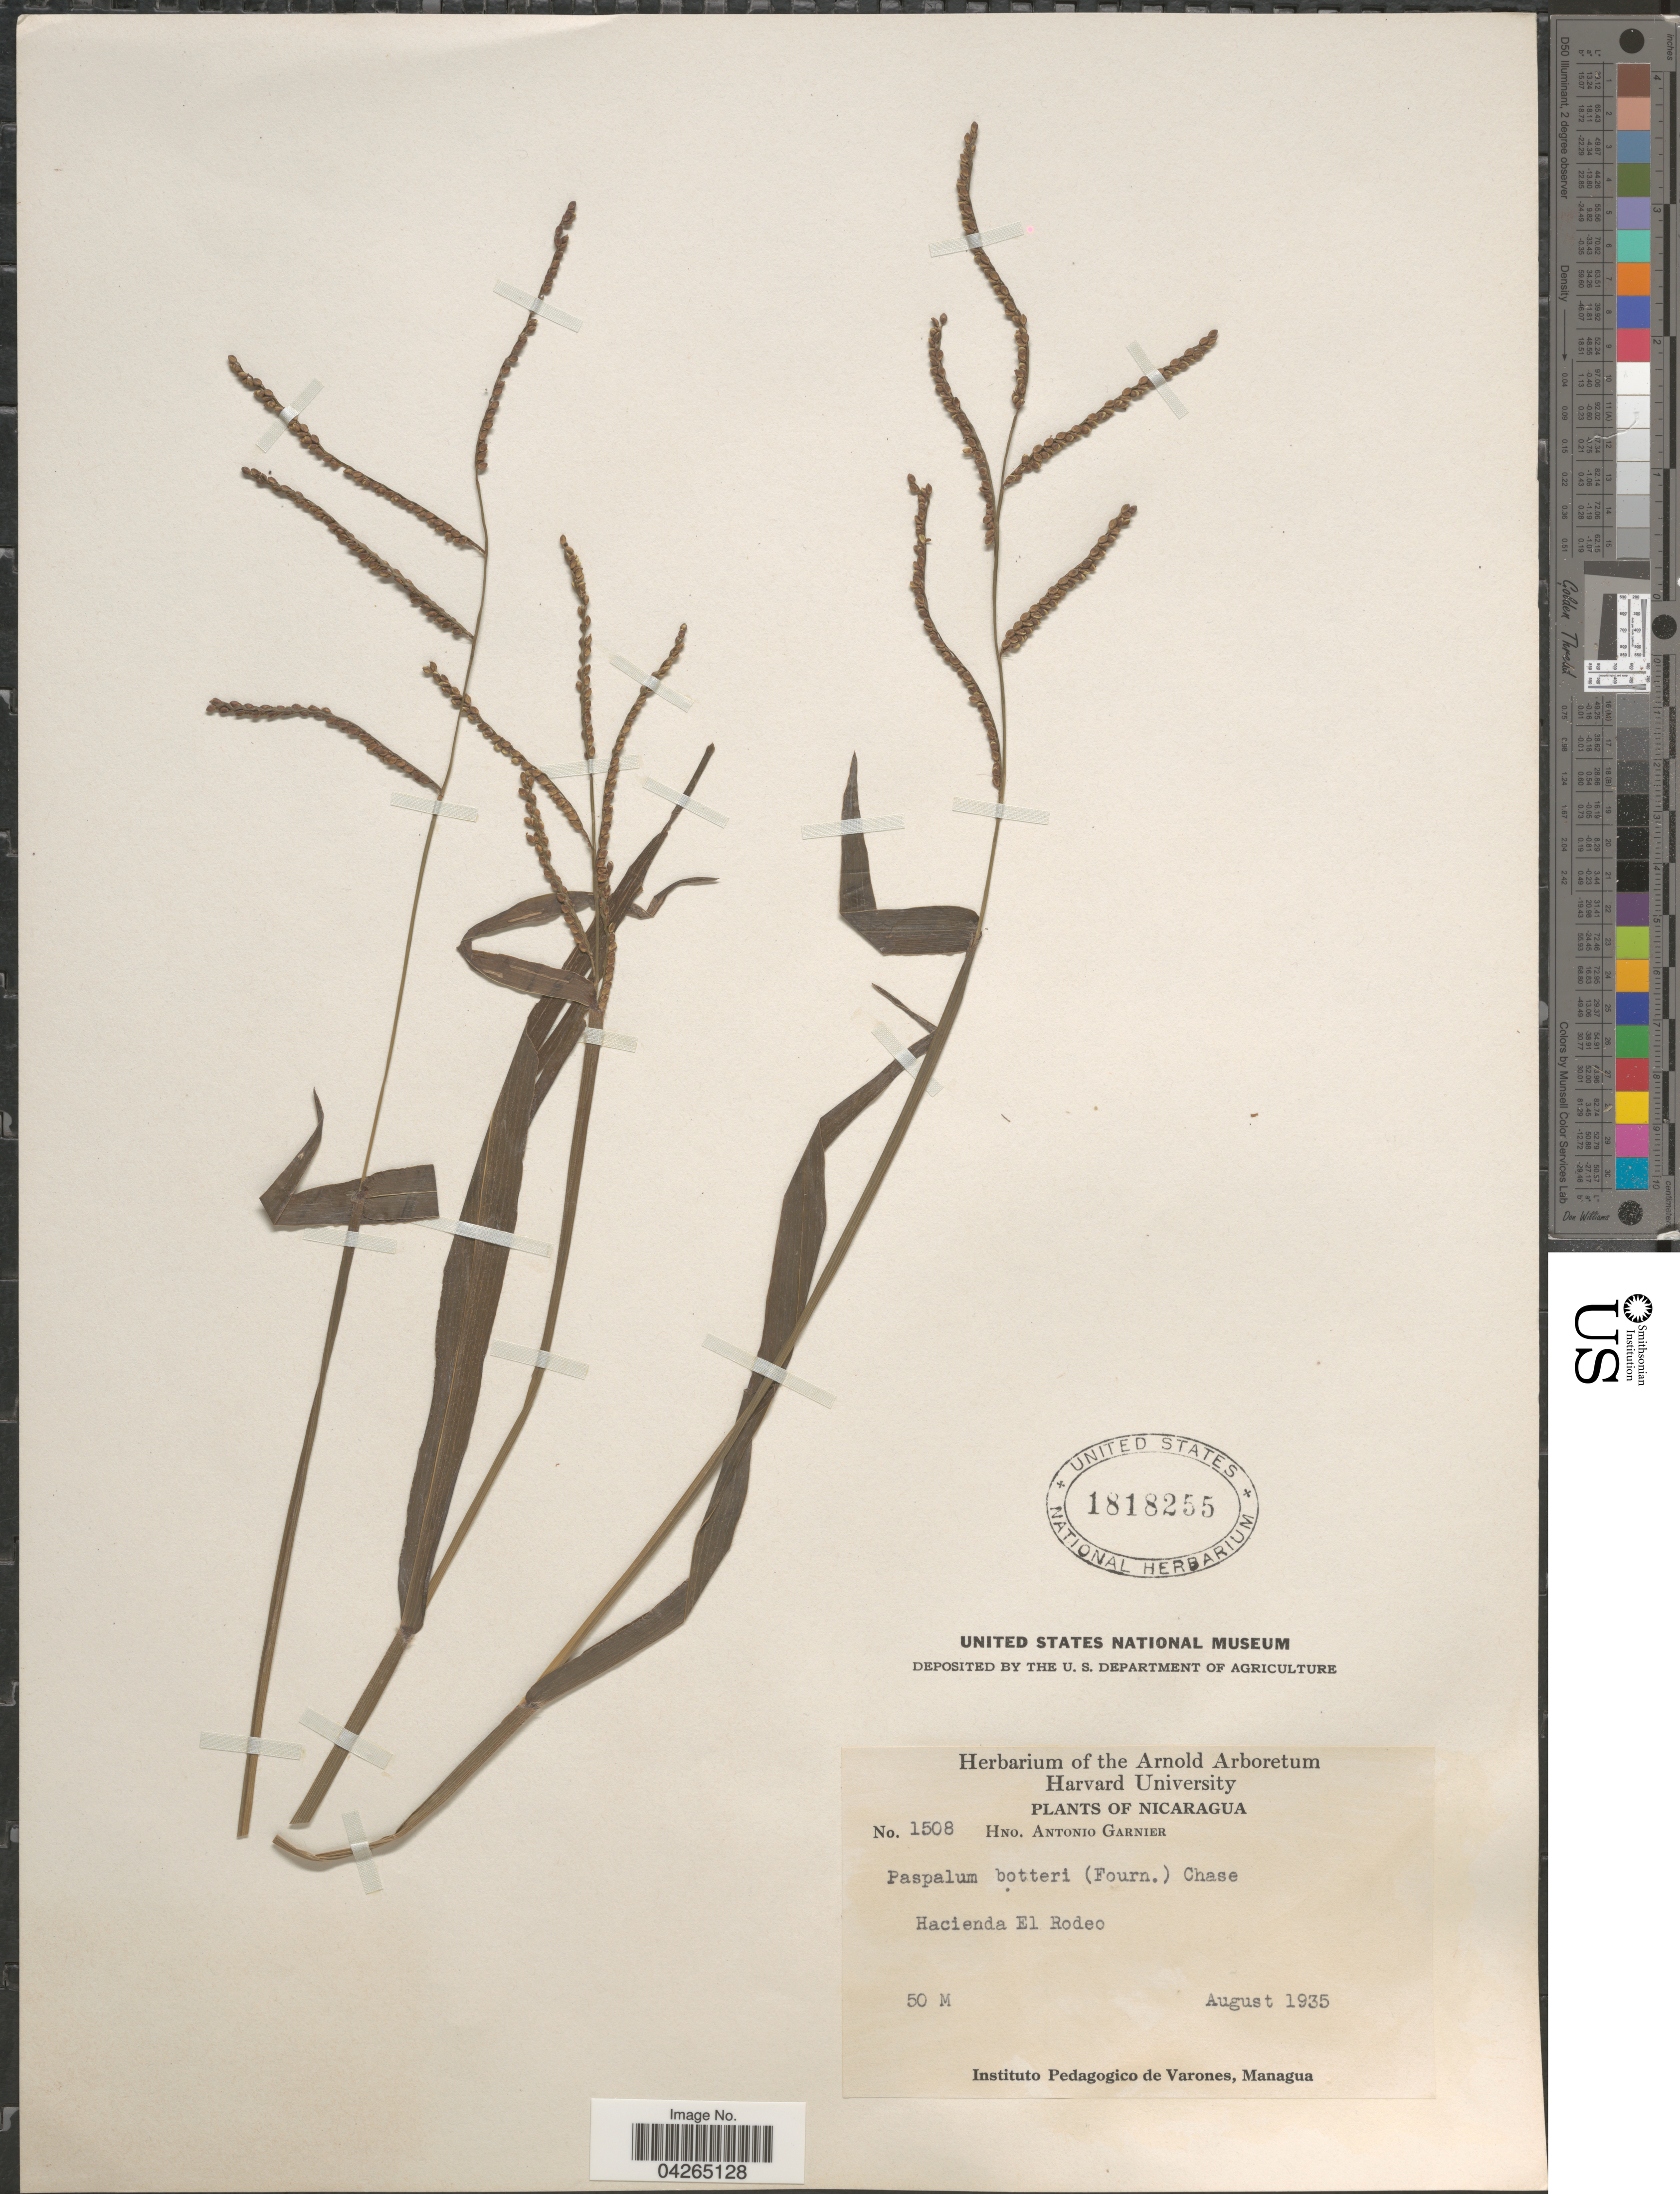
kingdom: Plantae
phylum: Tracheophyta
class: Liliopsida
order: Poales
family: Poaceae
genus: Paspalum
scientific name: Paspalum botterii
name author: (E. Fourn.) Chase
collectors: Bro. A. Garnier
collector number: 1508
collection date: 1935-08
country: Nicaragua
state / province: Managua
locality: Hacienda El Rodeo.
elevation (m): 50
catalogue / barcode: US 1818255